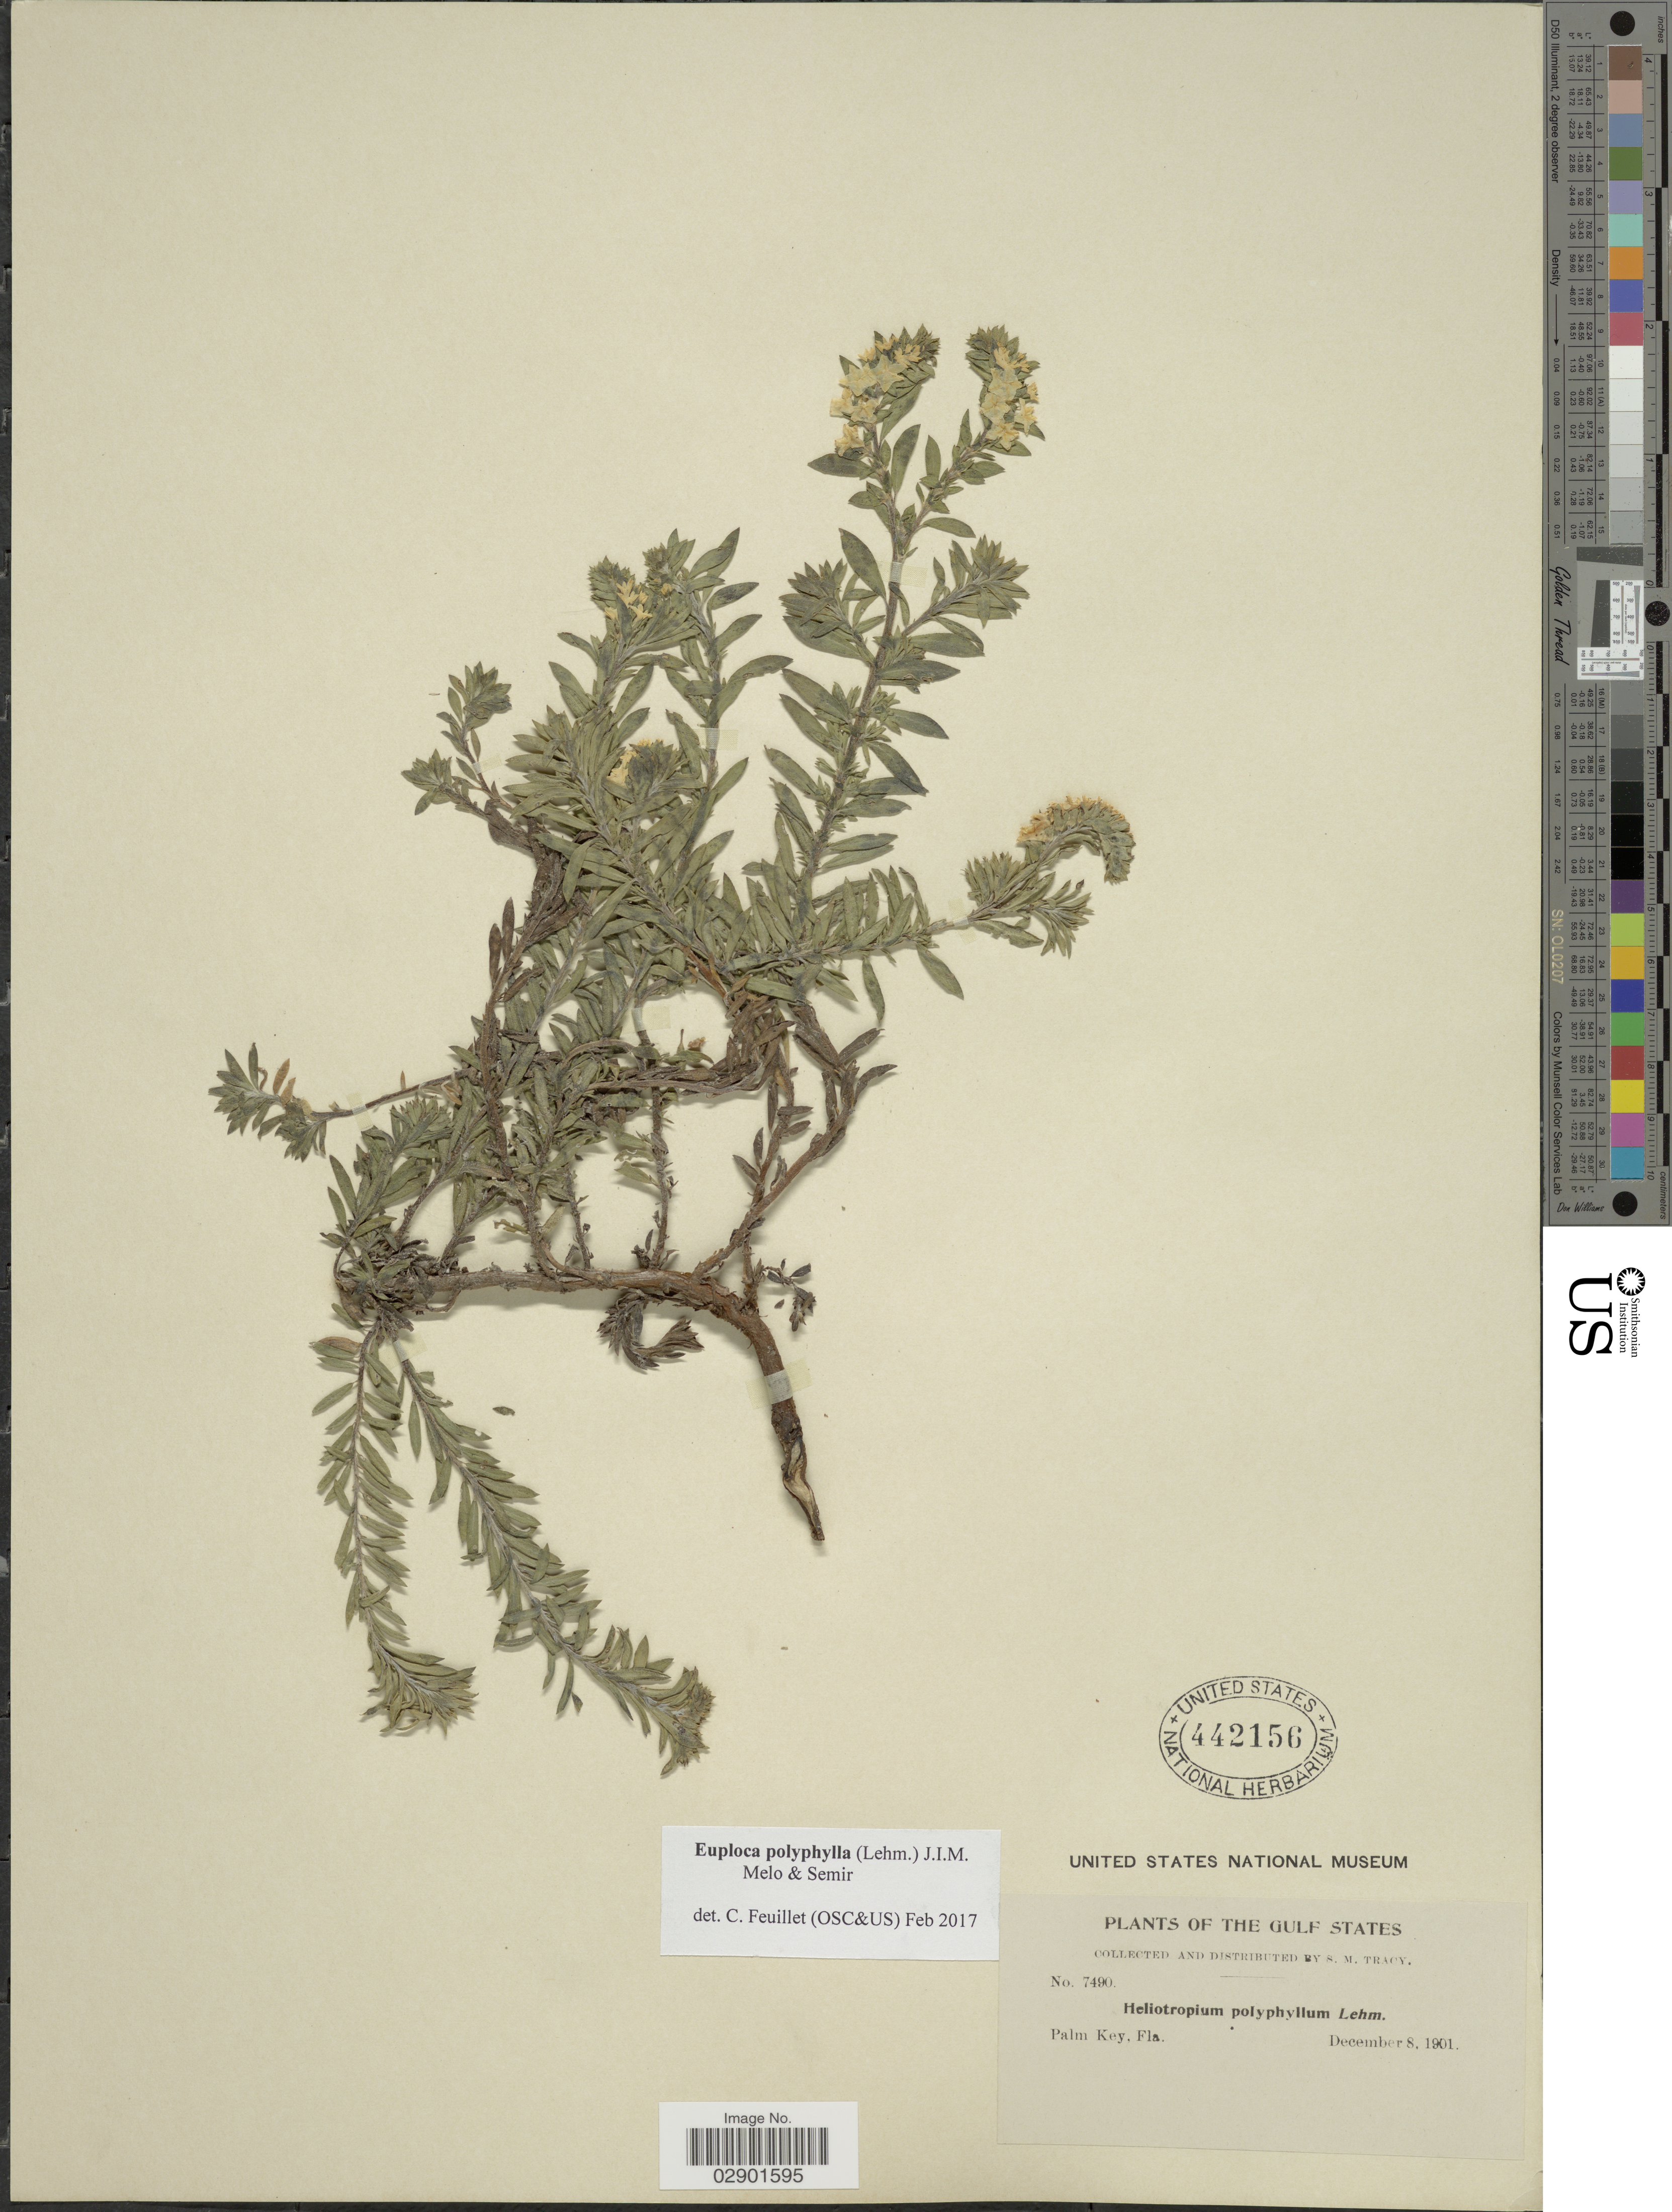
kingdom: Plantae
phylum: Tracheophyta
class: Magnoliopsida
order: Boraginales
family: Heliotropiaceae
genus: Euploca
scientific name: Euploca polyphylla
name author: (Lehm.) J.I.M. Melo & Semir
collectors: S. M. Tracy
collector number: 7490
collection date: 1901-12-08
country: United States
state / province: Florida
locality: The Gulf States. Palm Key, Fla.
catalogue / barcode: US 442156